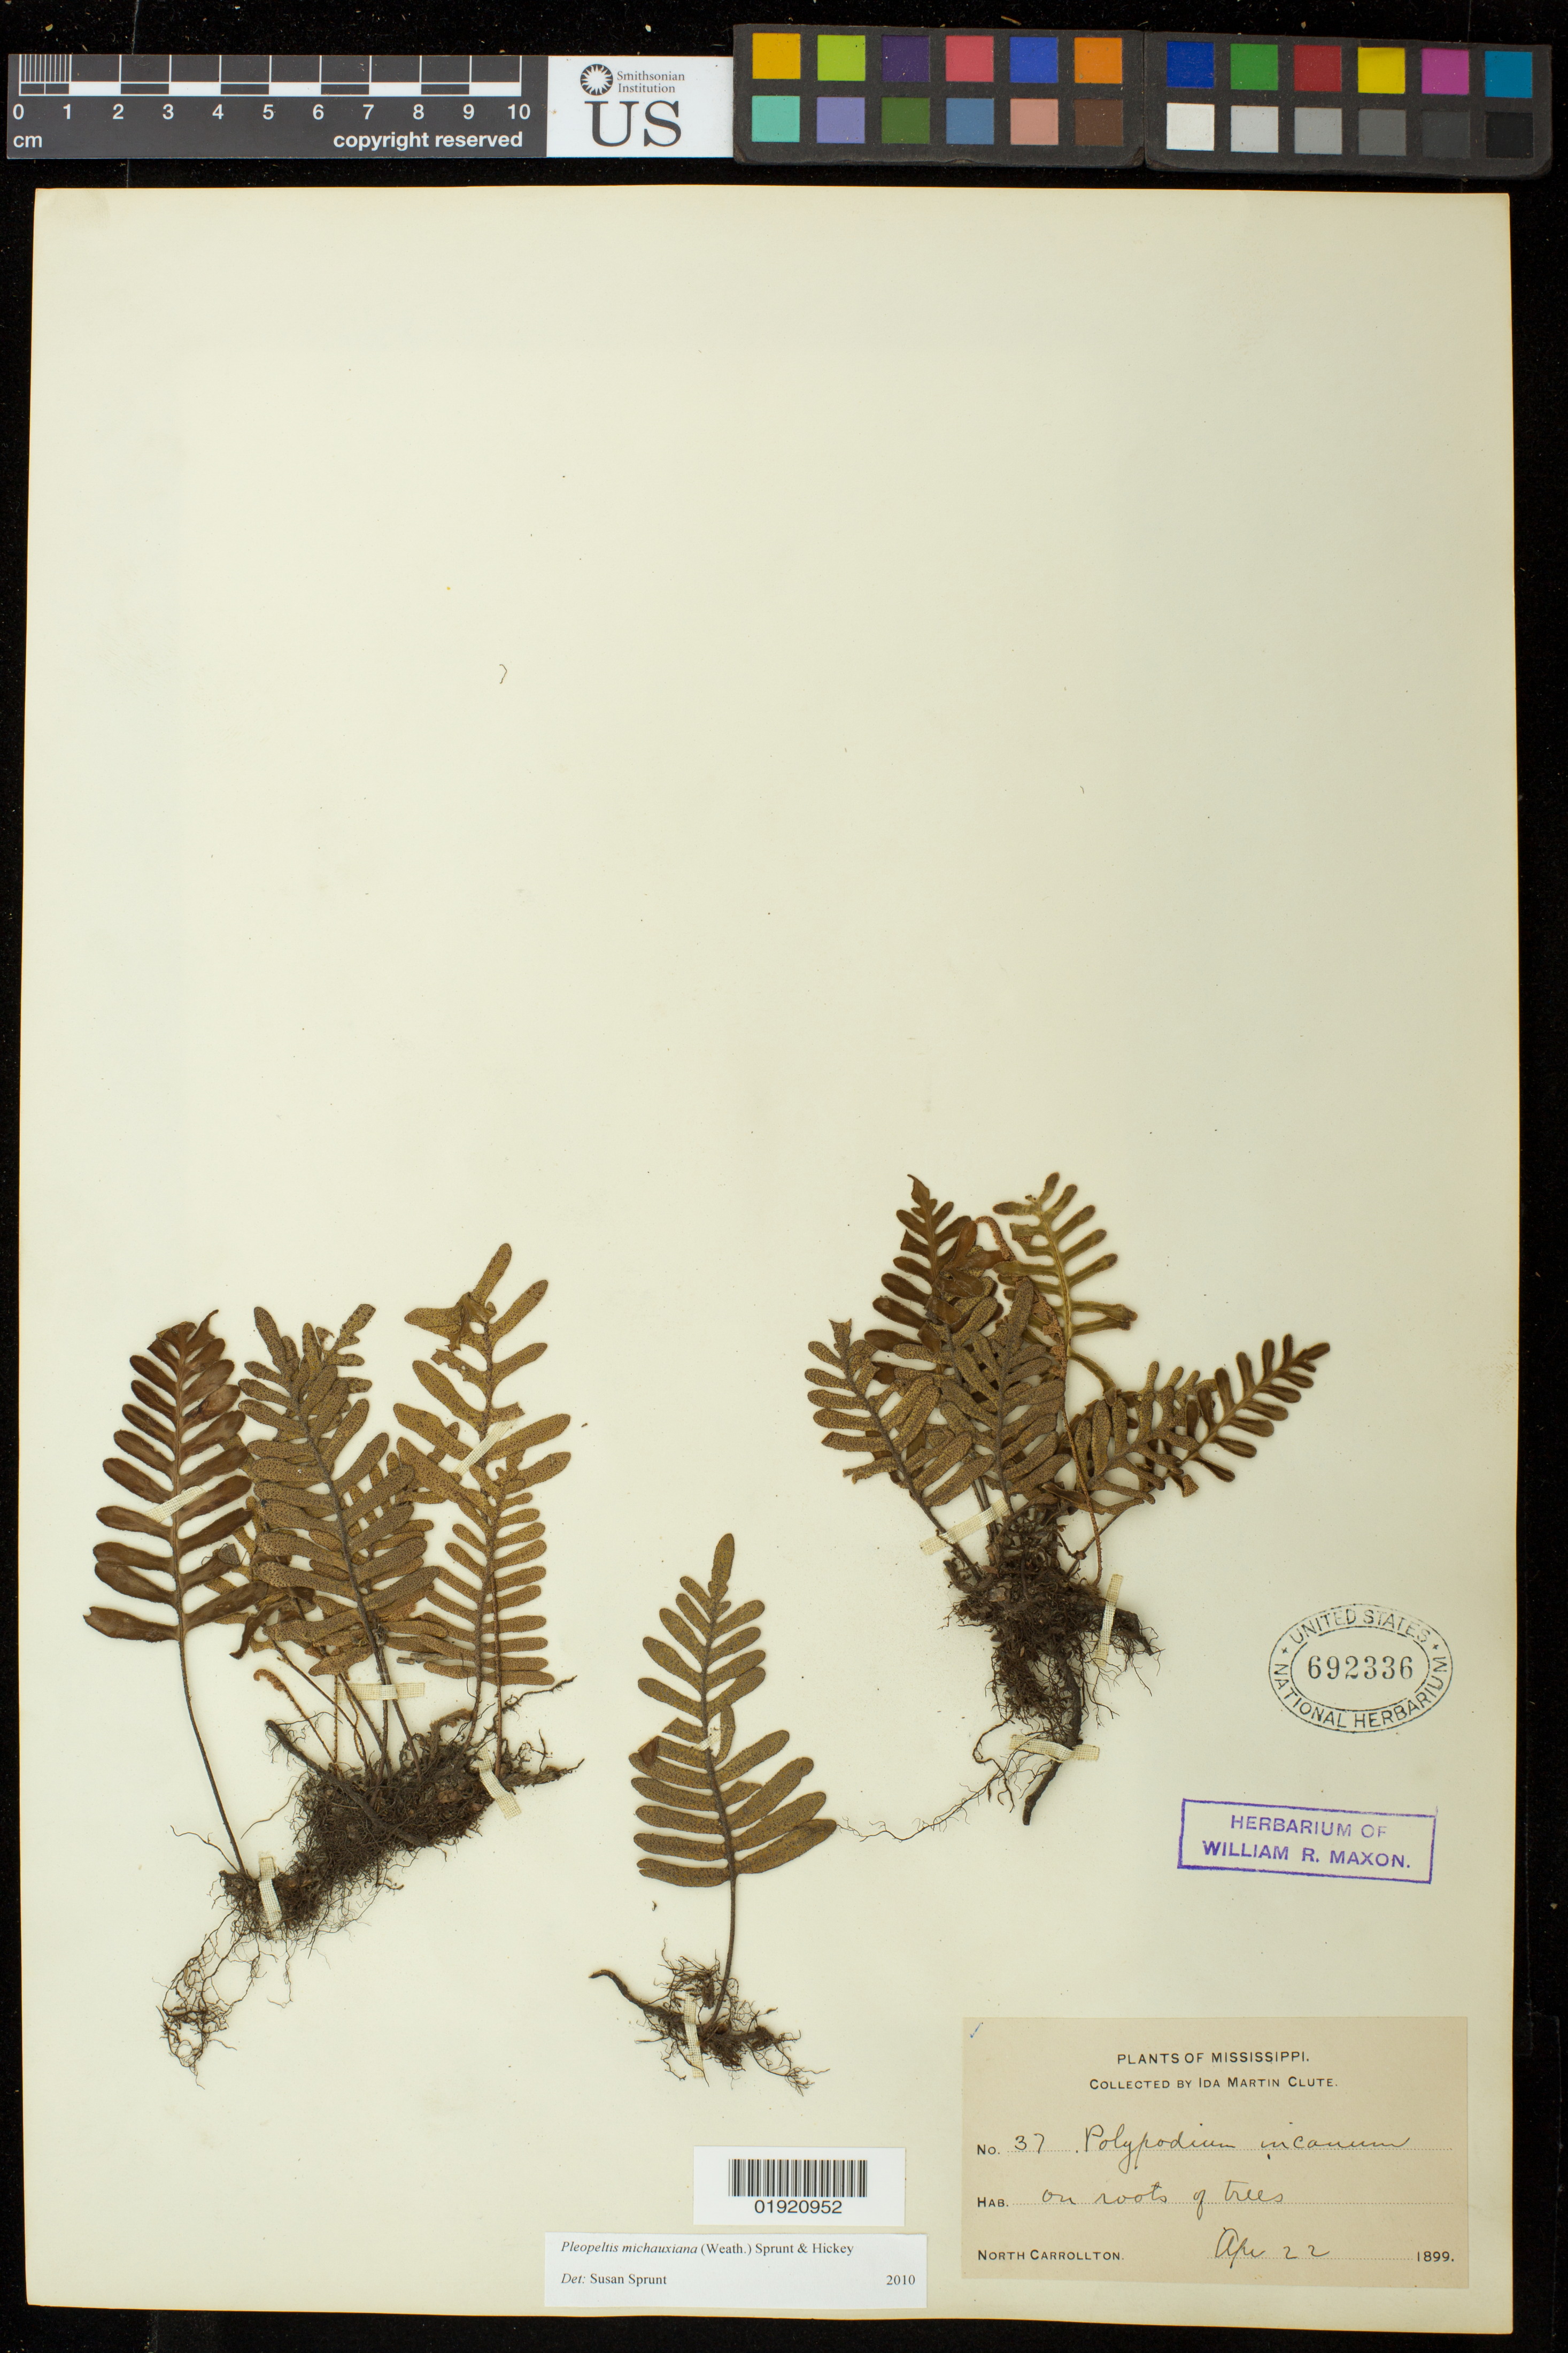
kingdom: Plantae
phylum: Tracheophyta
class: Polypodiopsida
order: Polypodiales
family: Polypodiaceae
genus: Pleopeltis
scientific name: Pleopeltis michauxiana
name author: (Weath.) Hickey & Sprunt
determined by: Sprunt, S. V.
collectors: I. Clute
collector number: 37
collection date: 1899-04-22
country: United States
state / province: Mississippi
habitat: On roots of trees.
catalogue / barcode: US 692336